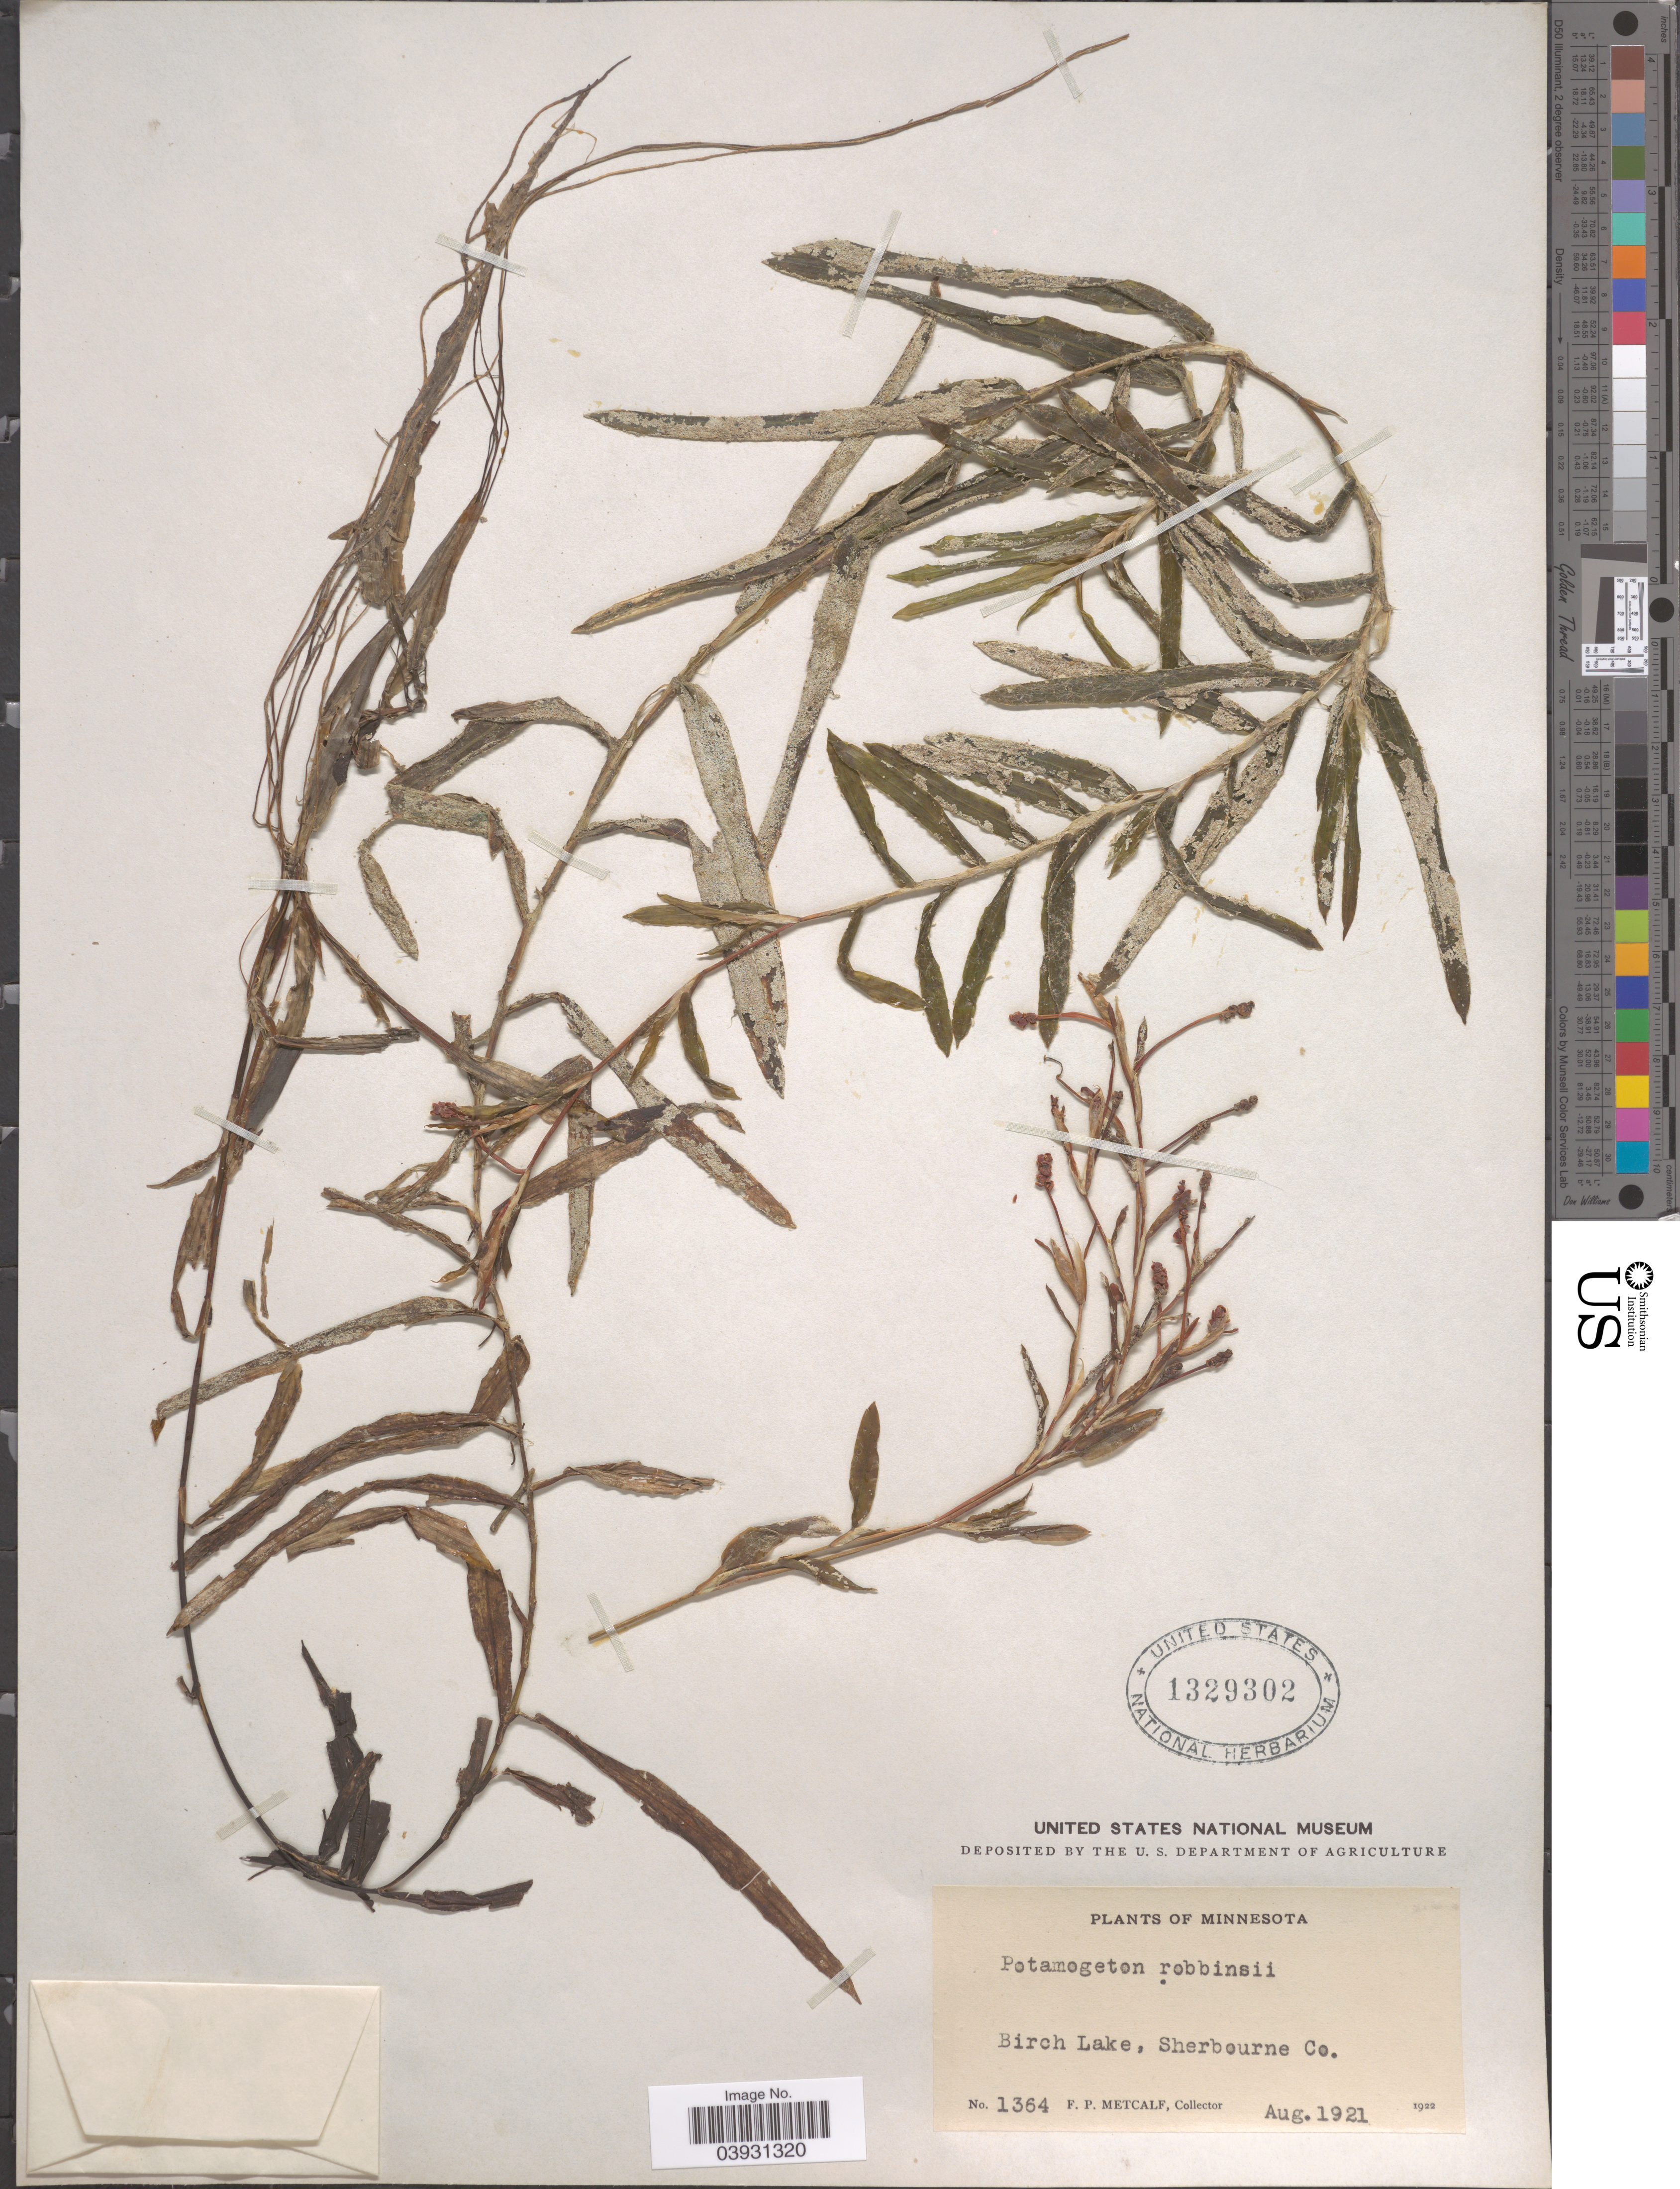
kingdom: Plantae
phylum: Tracheophyta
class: Liliopsida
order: Alismatales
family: Potamogetonaceae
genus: Potamogeton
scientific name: Potamogeton robbinsii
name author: Oakes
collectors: F. Metcalf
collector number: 1364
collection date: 1921-08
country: United States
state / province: Minnesota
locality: Birch Lake, Sherbourne Co.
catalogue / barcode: US 1329302